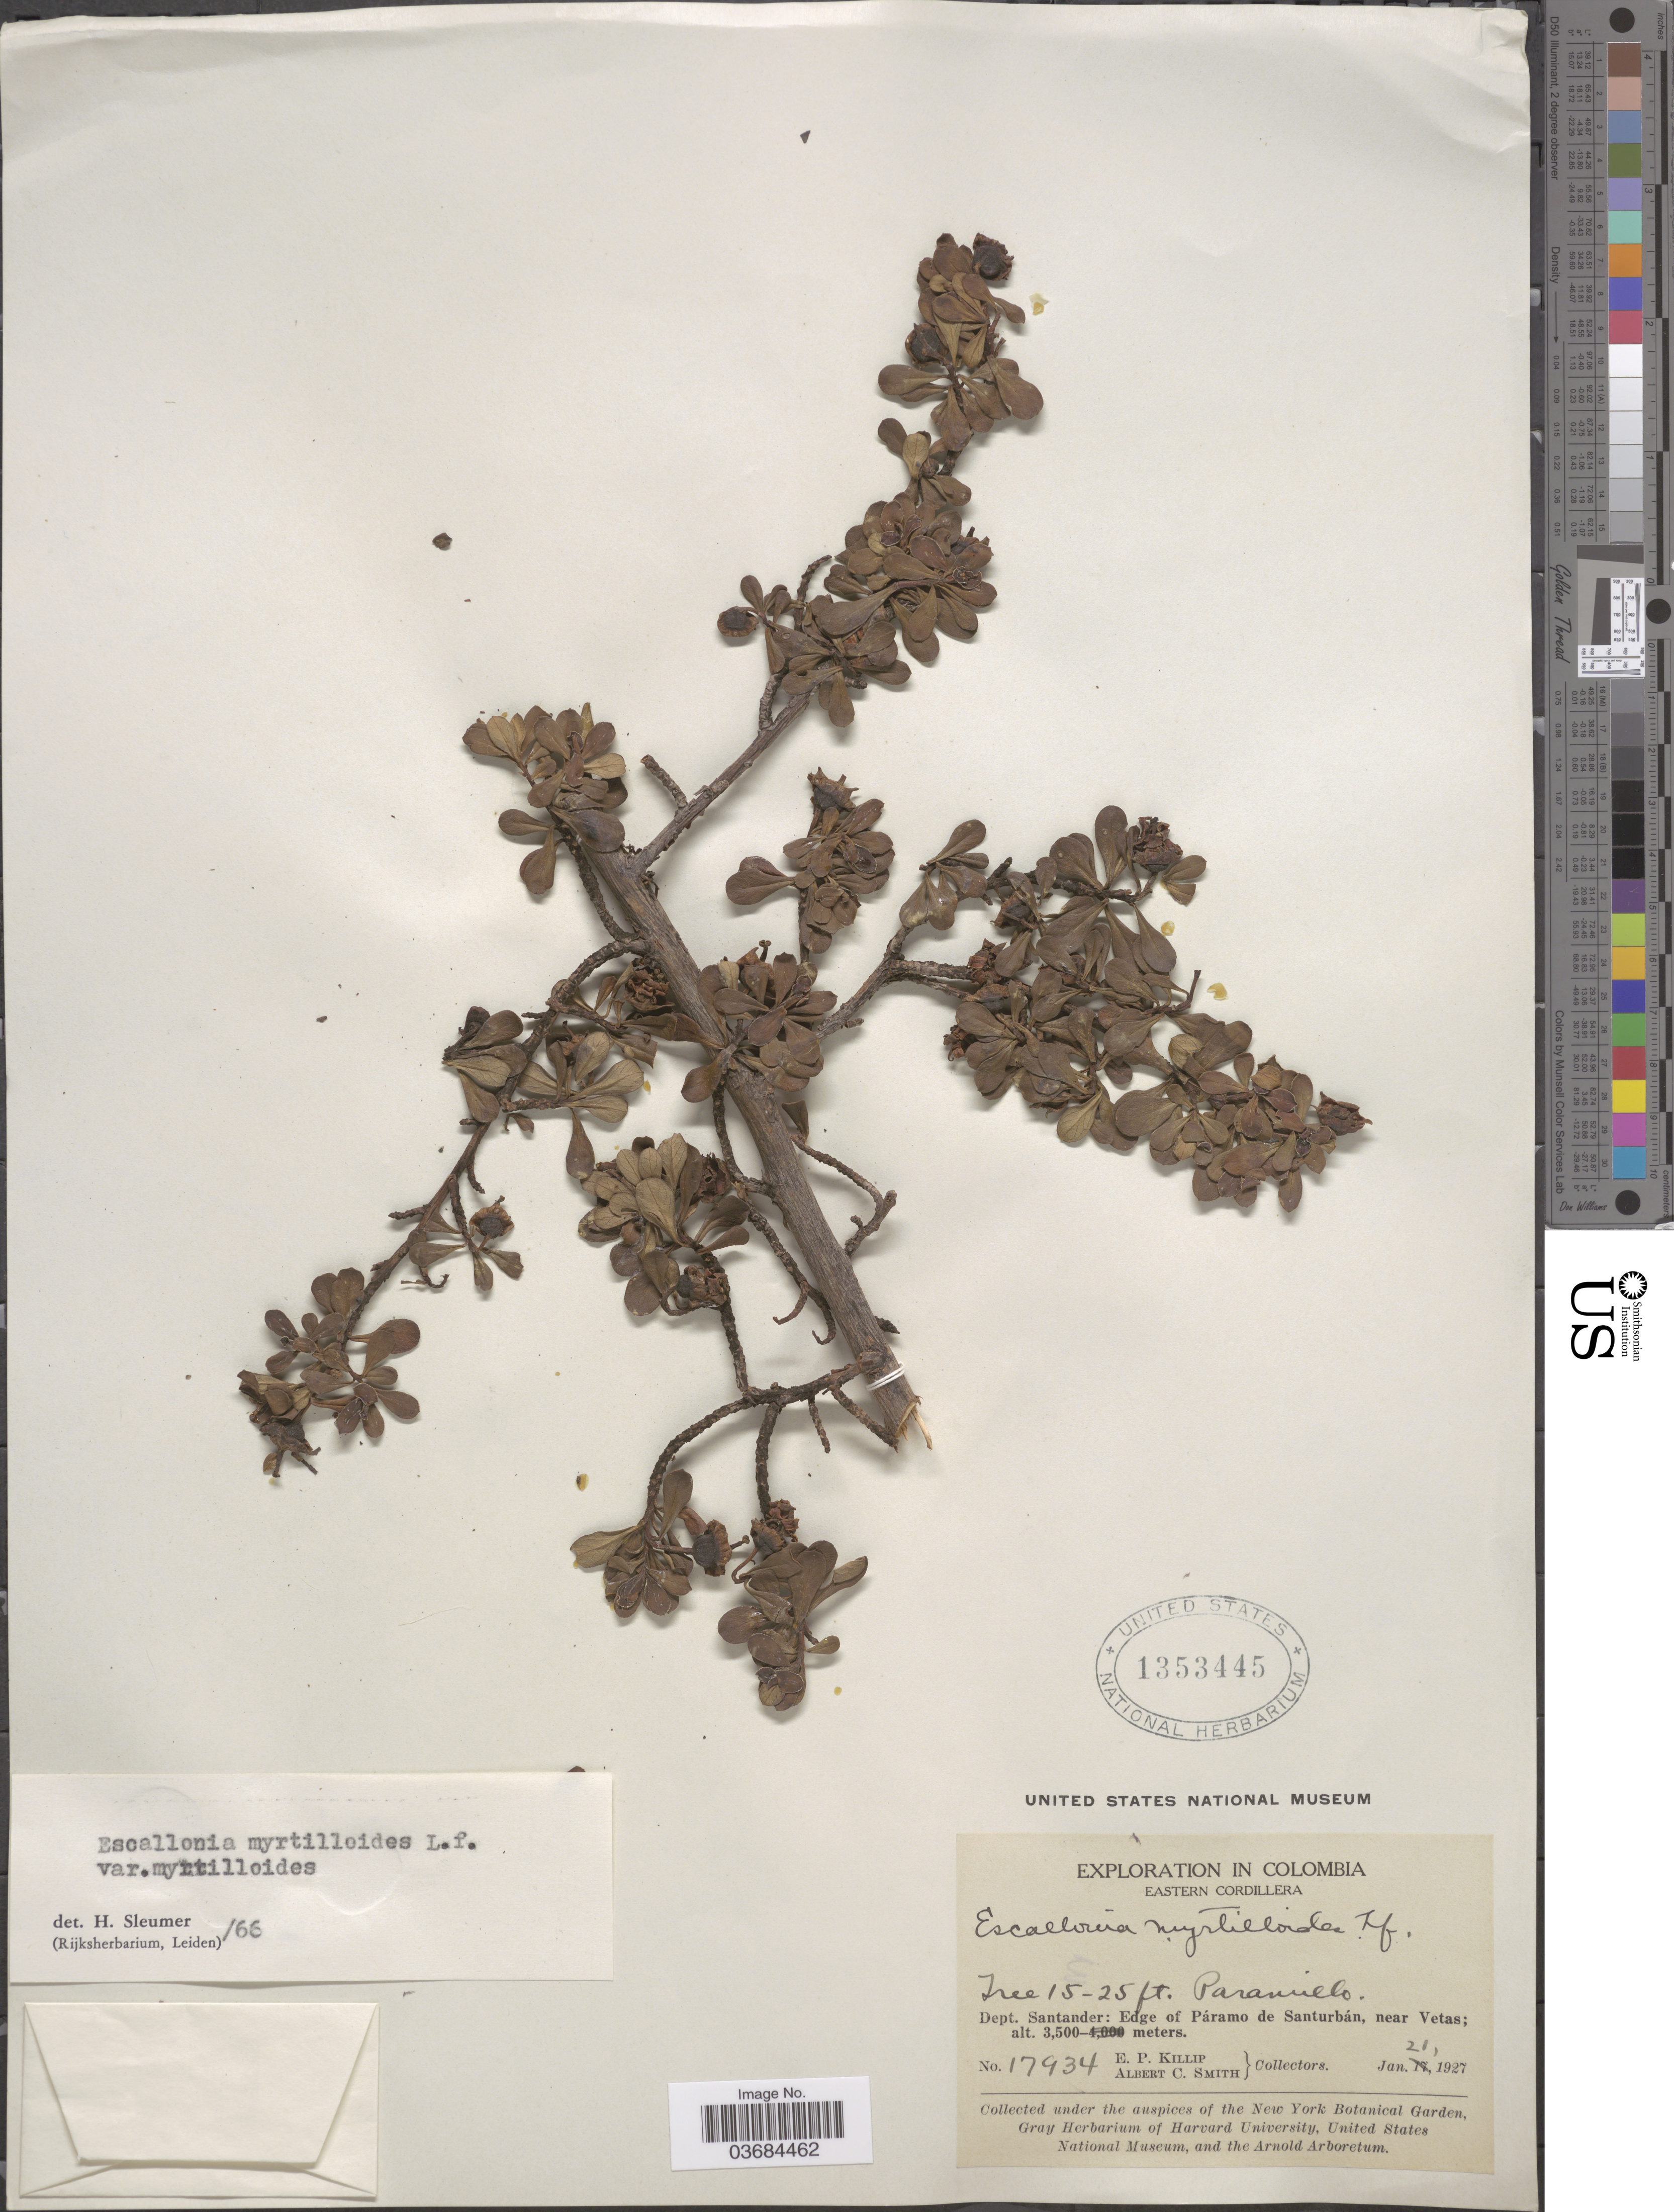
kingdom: Plantae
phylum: Tracheophyta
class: Magnoliopsida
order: Escalloniales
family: Escalloniaceae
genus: Escallonia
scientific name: Escallonia myrtilloides var. myrtilloides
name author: L. f.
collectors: E. P. Killip & A. C. Smith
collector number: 17934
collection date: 1927-01-21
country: Colombia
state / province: Santander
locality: Exploration in Colombia. Eastern Cordillera. Dept. Santander: Edge of Páramo de Santurbán, near Vetas.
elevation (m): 3500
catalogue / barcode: US 1353445